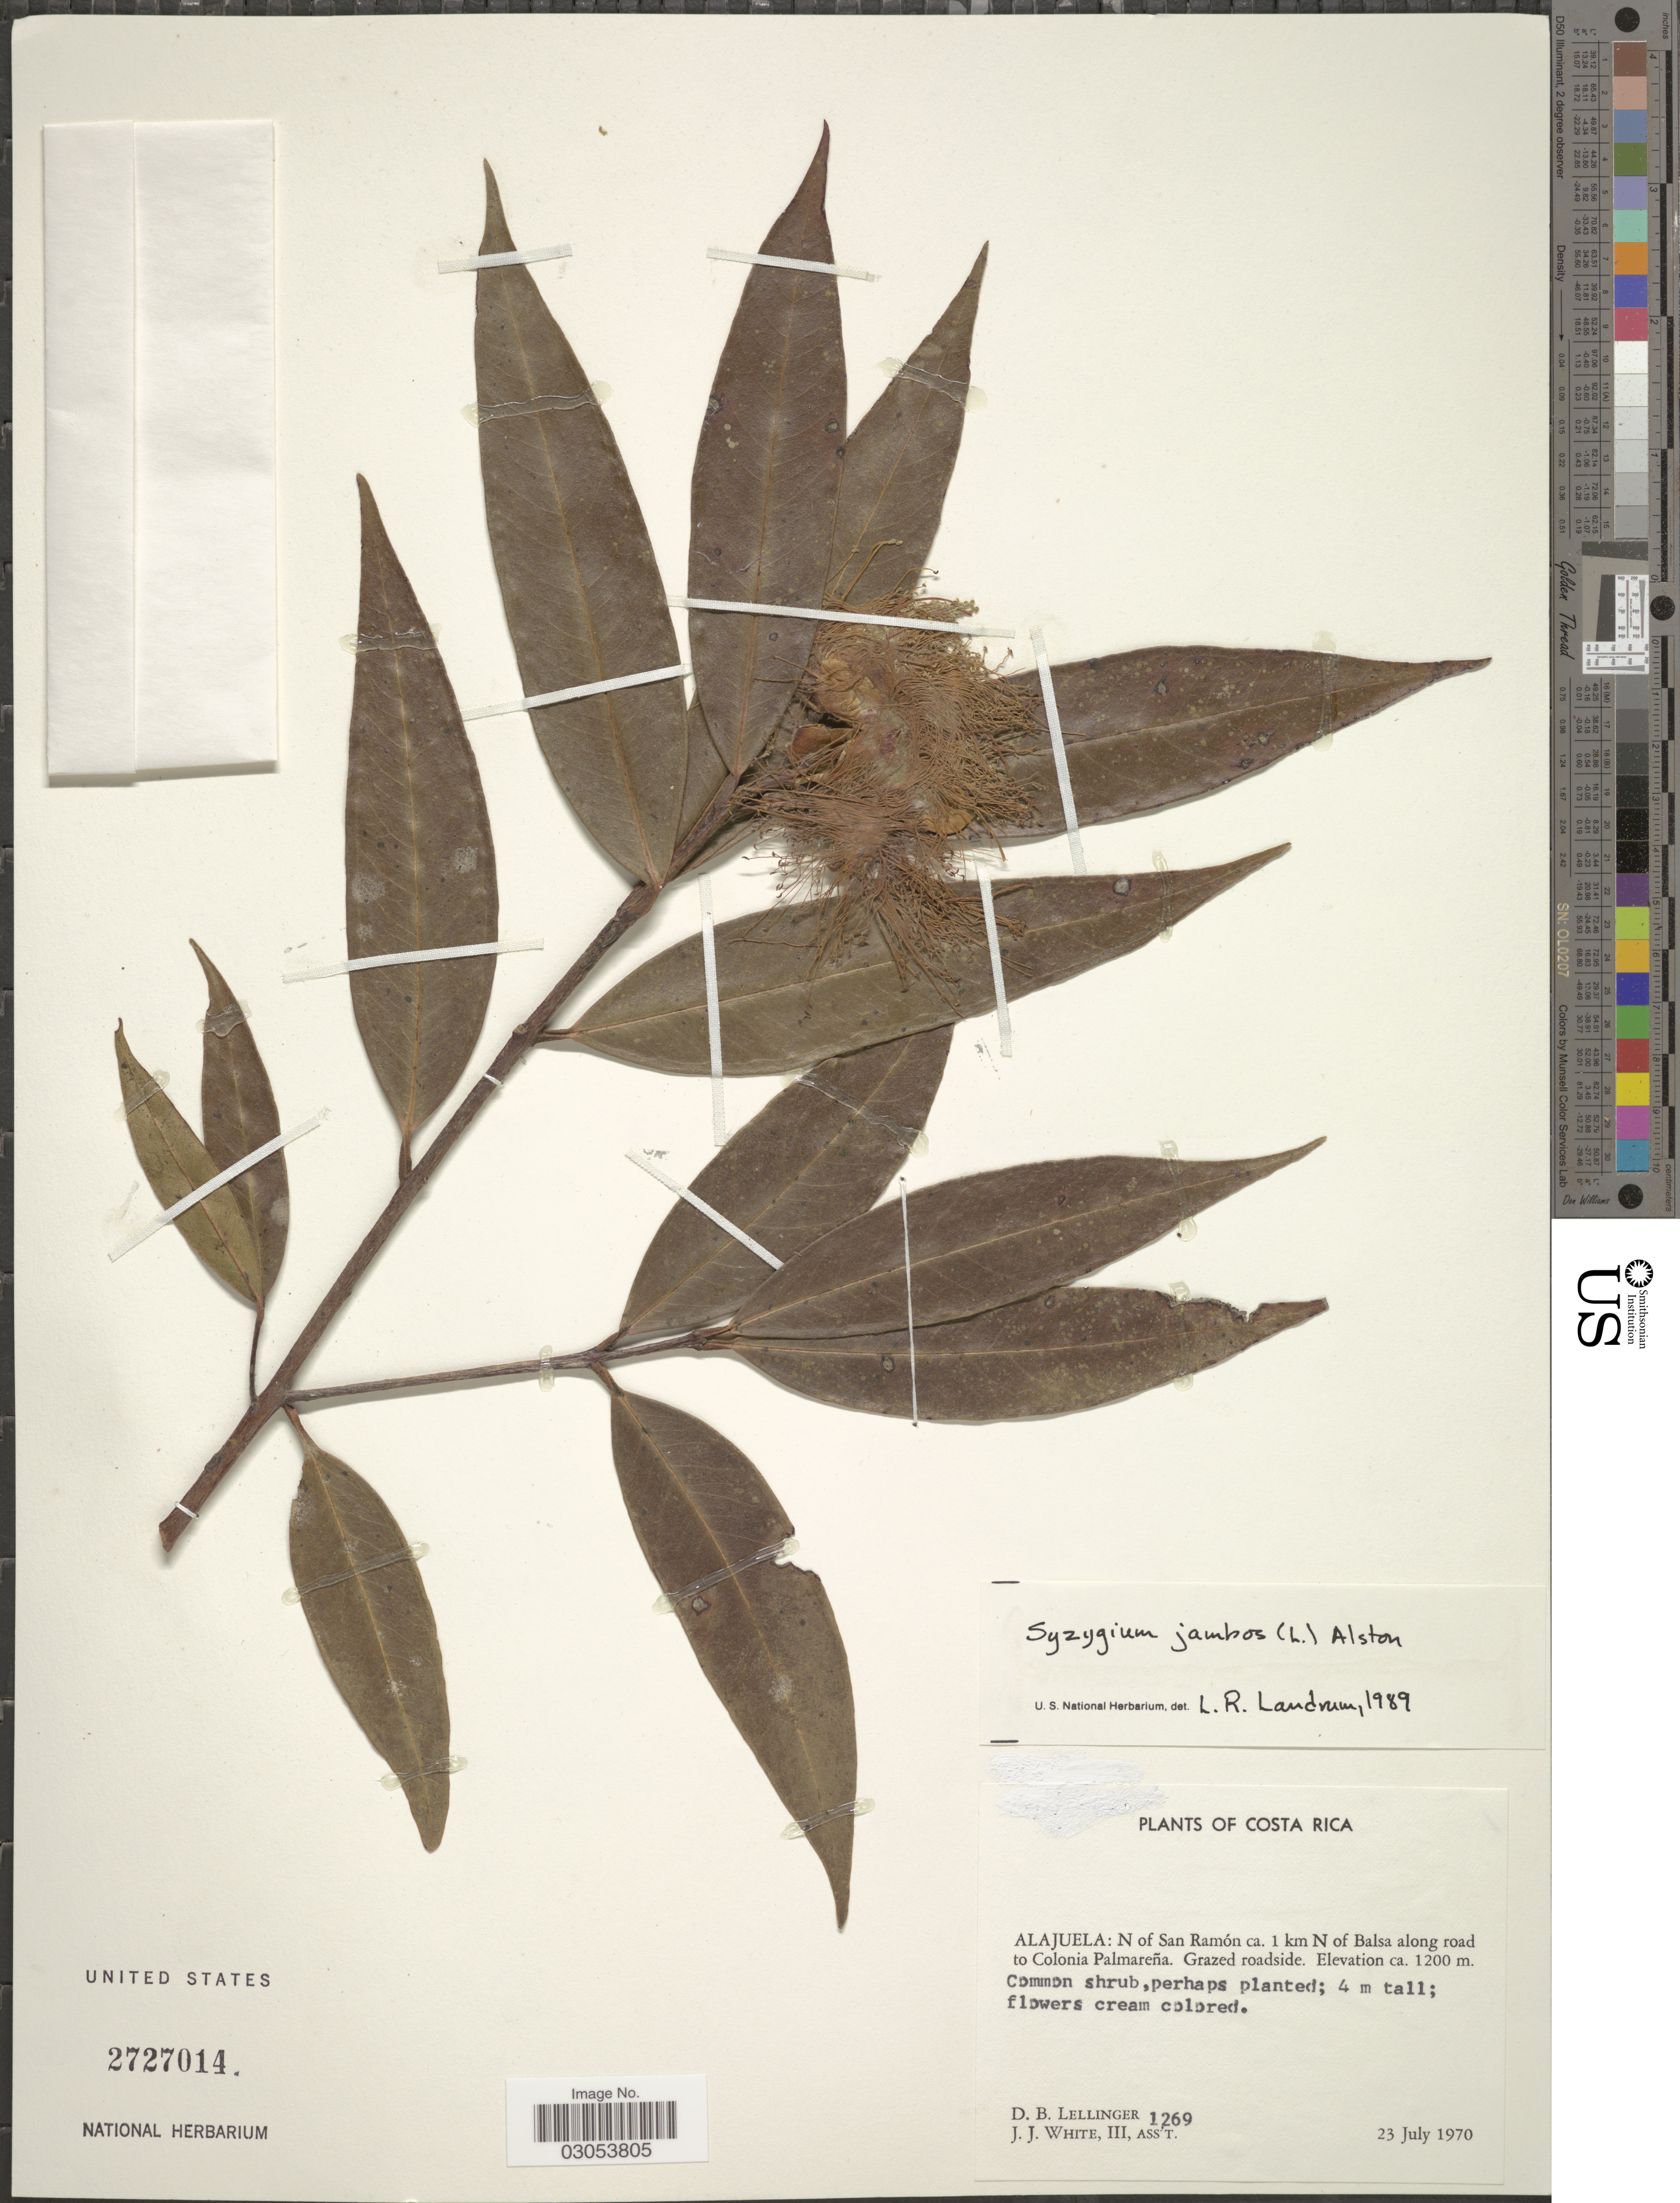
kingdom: Plantae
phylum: Tracheophyta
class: Magnoliopsida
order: Myrtales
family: Myrtaceae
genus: Syzygium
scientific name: Syzygium jambos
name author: (L.) Alston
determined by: Landrum, L. R.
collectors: D. B. Lellinger & J. J. White III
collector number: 1269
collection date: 1970-07-23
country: Costa Rica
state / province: Alajuela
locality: N of San Ramón ca. 1 km N of Balsa along road to Colonia Palmareña.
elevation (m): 1200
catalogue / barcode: US 2727014